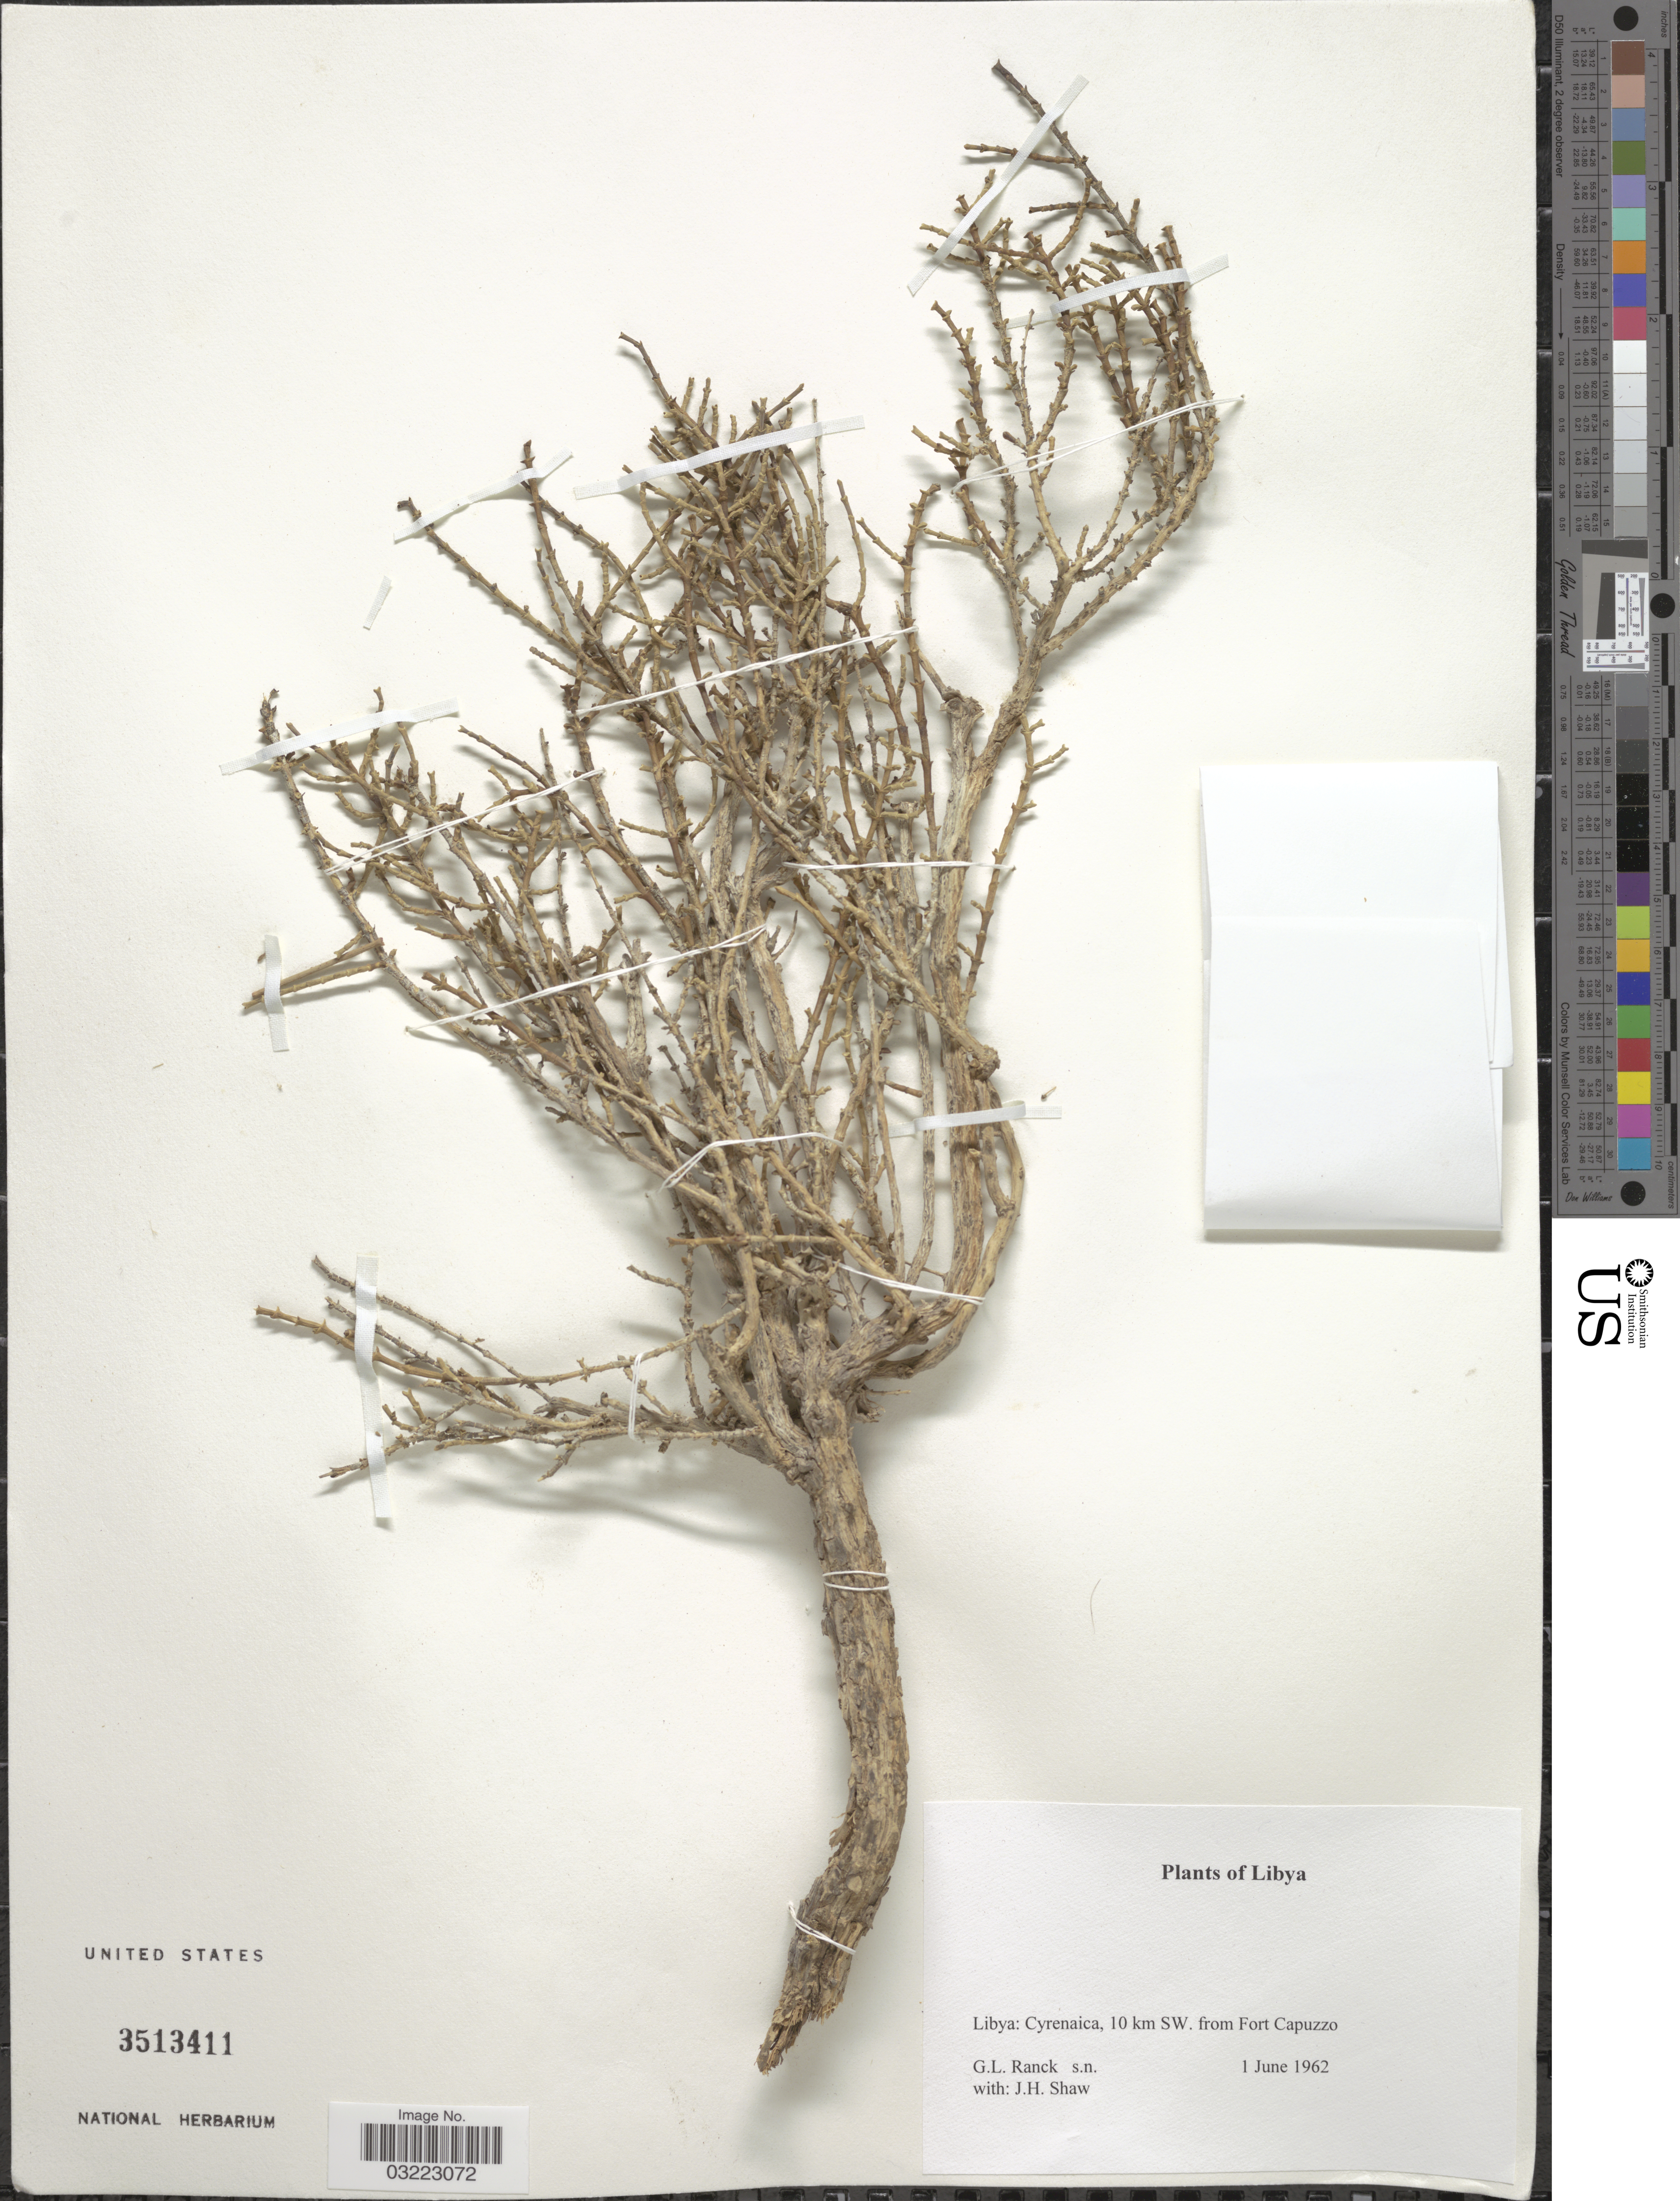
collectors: G. Ranck & J. H. Shaw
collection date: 1962-06-01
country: Libya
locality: Cyrenaica, 10 km SW. from Fort Capuzzo.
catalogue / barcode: US 3513411